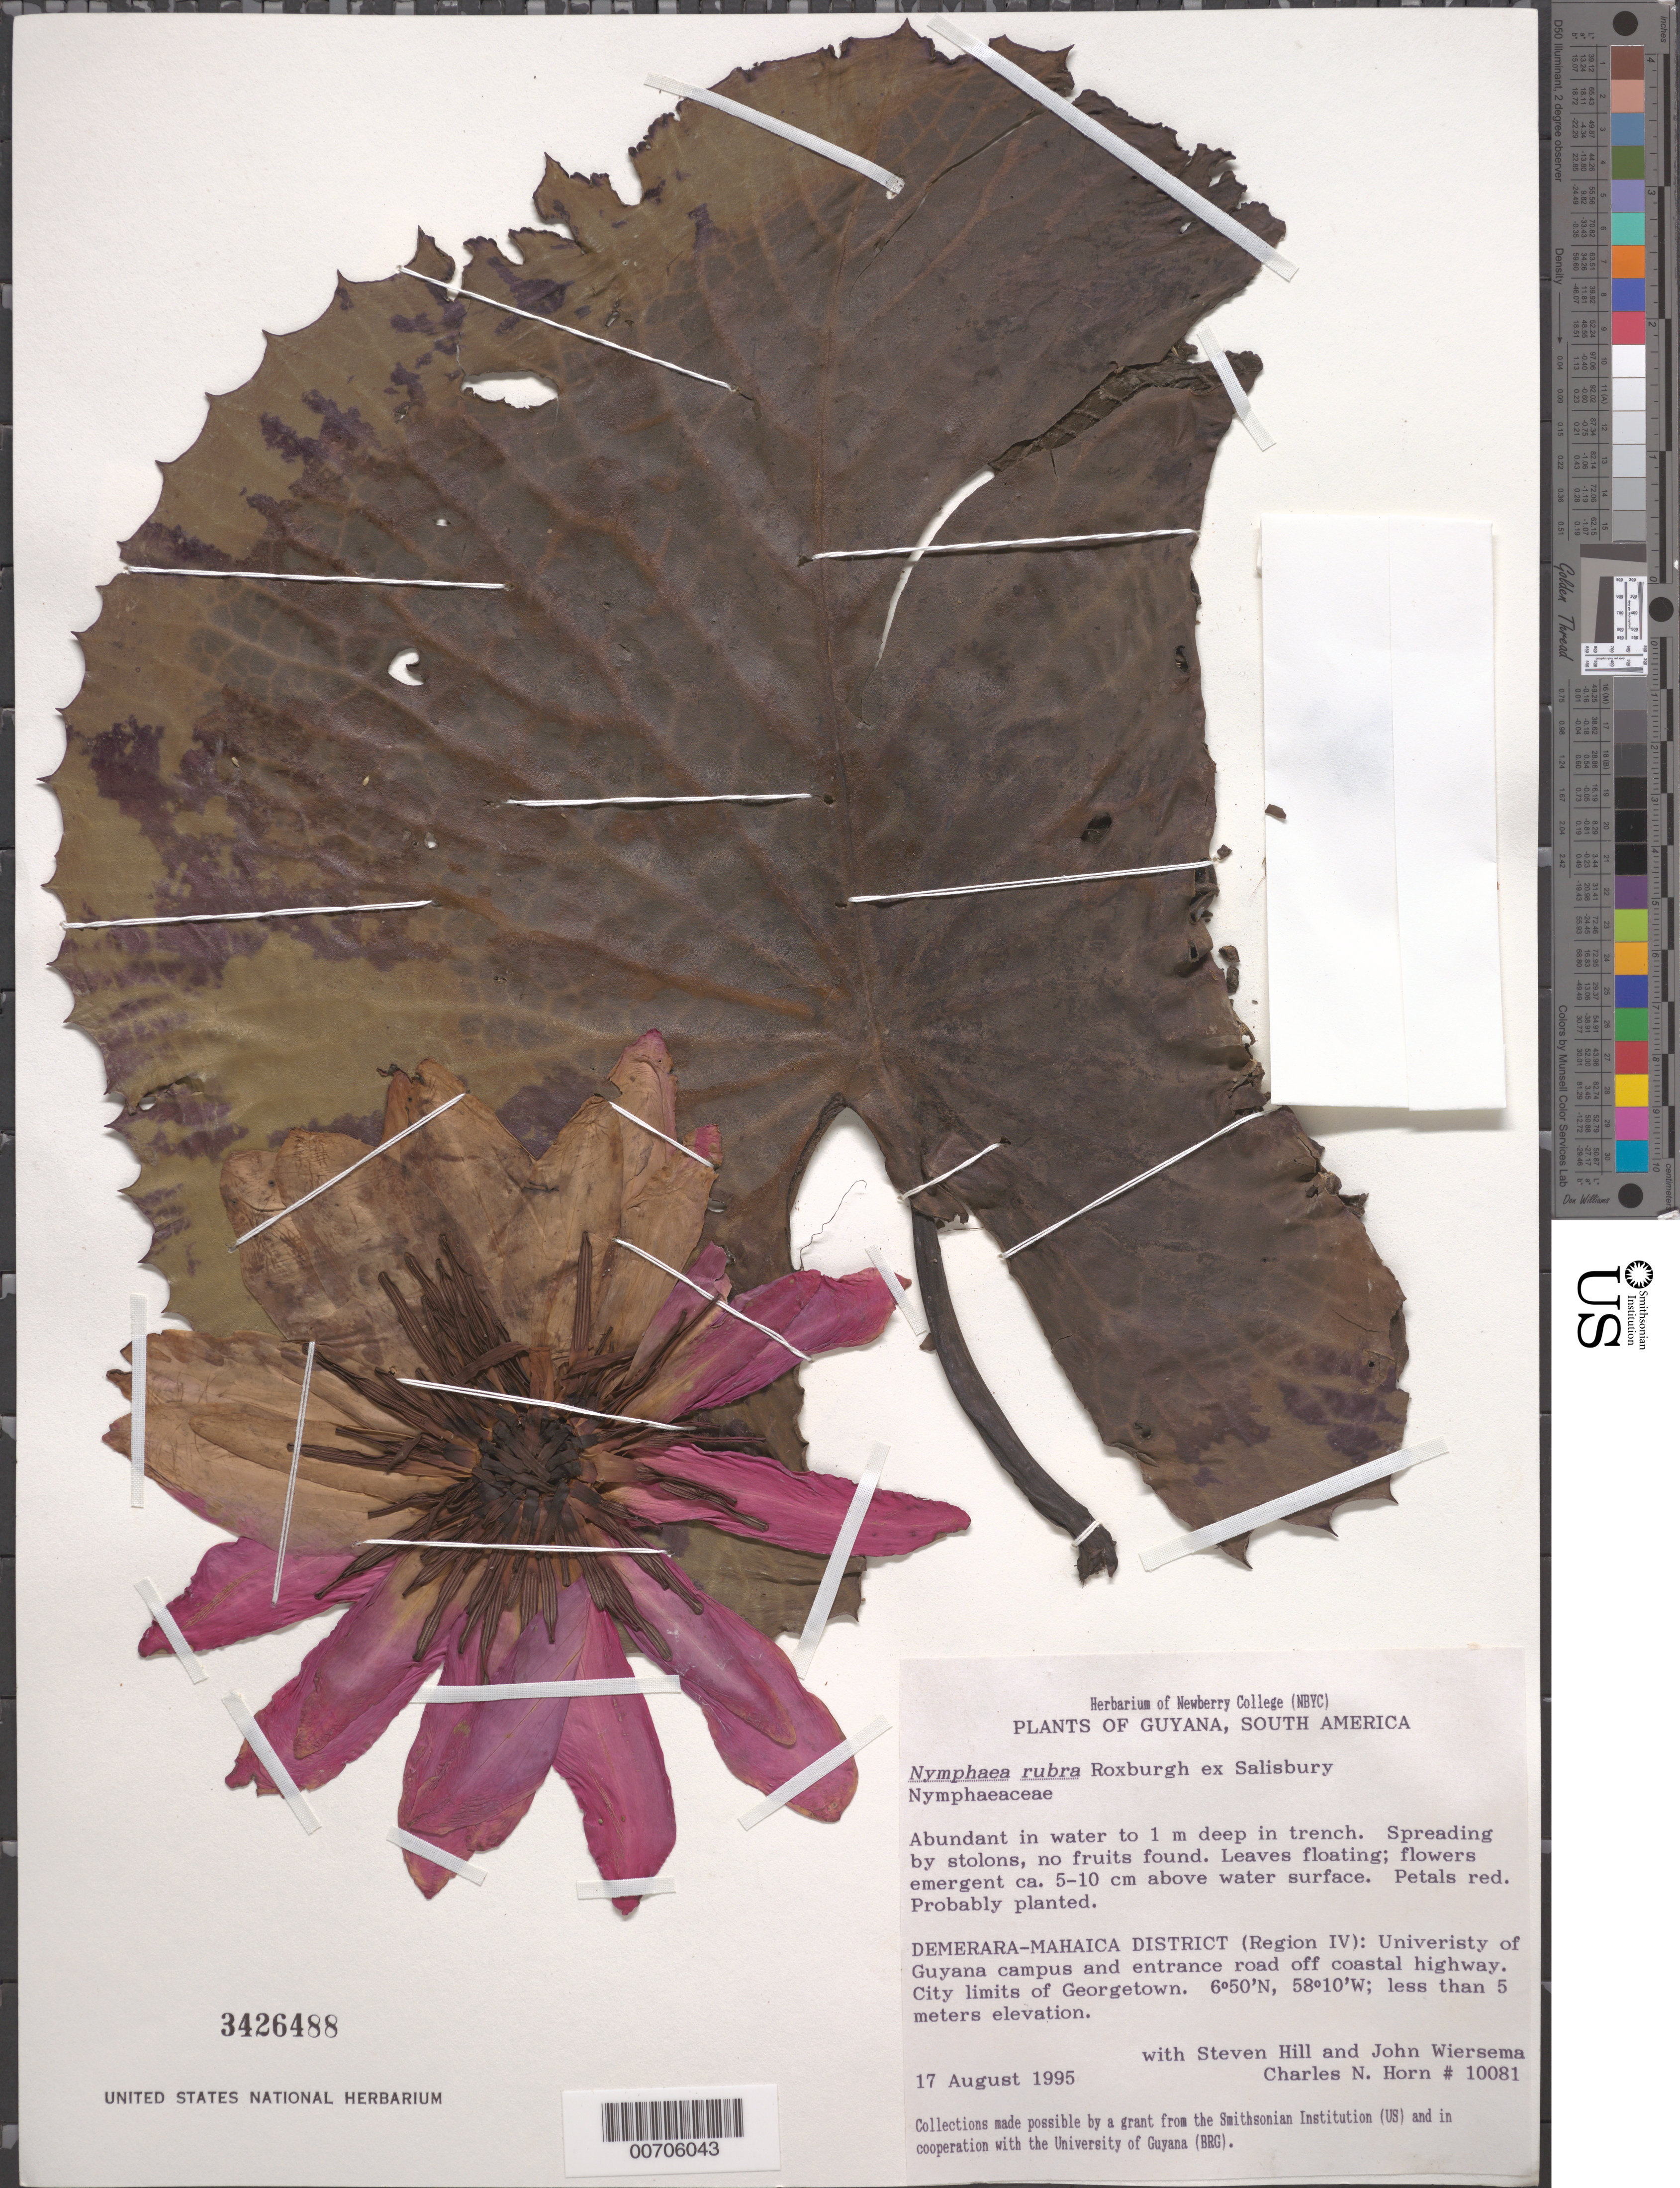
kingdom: Plantae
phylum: Tracheophyta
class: Magnoliopsida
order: Nymphaeales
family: Nymphaeaceae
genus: Nymphaea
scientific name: Nymphaea rubra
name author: Roxb.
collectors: C. N. Horn, S. Hill & J. H. Wiersema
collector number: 10081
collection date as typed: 17-Aug-95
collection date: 1995-08-17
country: Guyana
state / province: Demerara-Mahaica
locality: Georgetown, Univ. of Guyana campus, entrance off coastal hwy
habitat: Water to 1 m deep in trench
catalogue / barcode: US 3426488